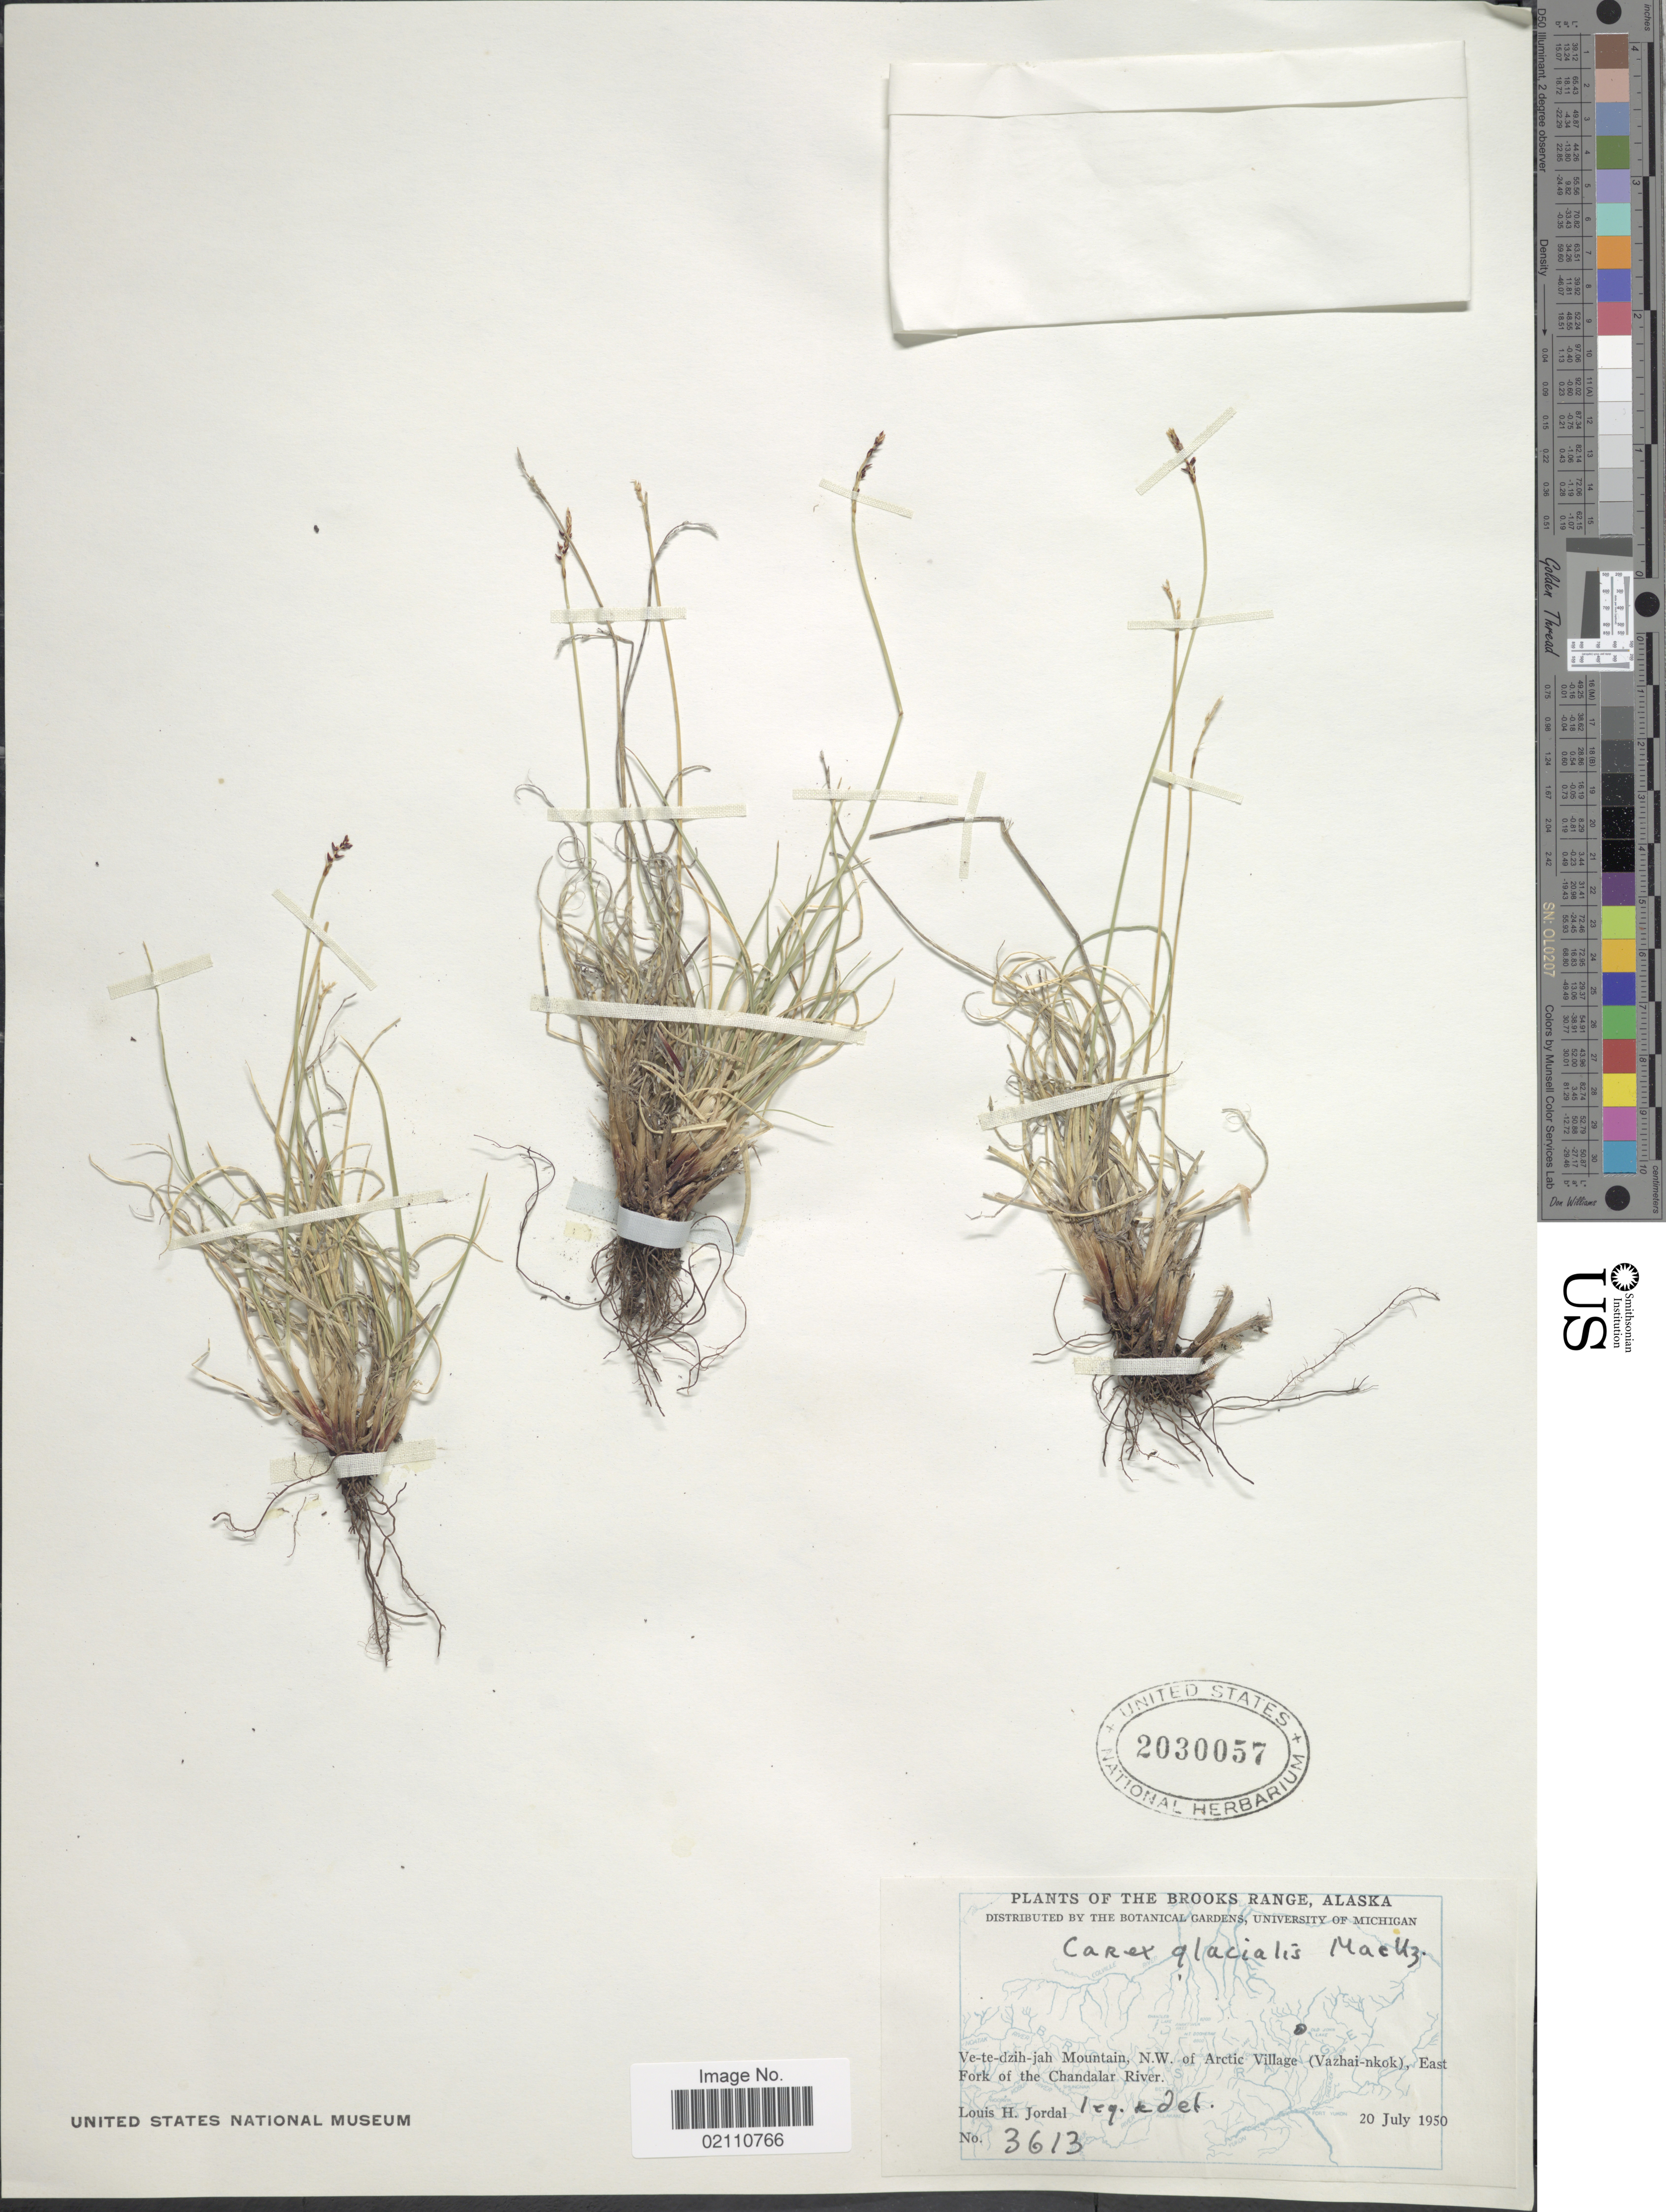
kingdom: Plantae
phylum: Tracheophyta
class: Liliopsida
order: Poales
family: Cyperaceae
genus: Carex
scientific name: Carex glacialis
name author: Mack.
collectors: L. Jordal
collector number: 3613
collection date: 1950-07-20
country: United States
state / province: Alaska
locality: The Brooks Range, Ve-te-dzih-jah Mountain, N.W. of Arctic Village (Vazhai-nkok), East Fork of the Chandalar River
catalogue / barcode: US 2030057